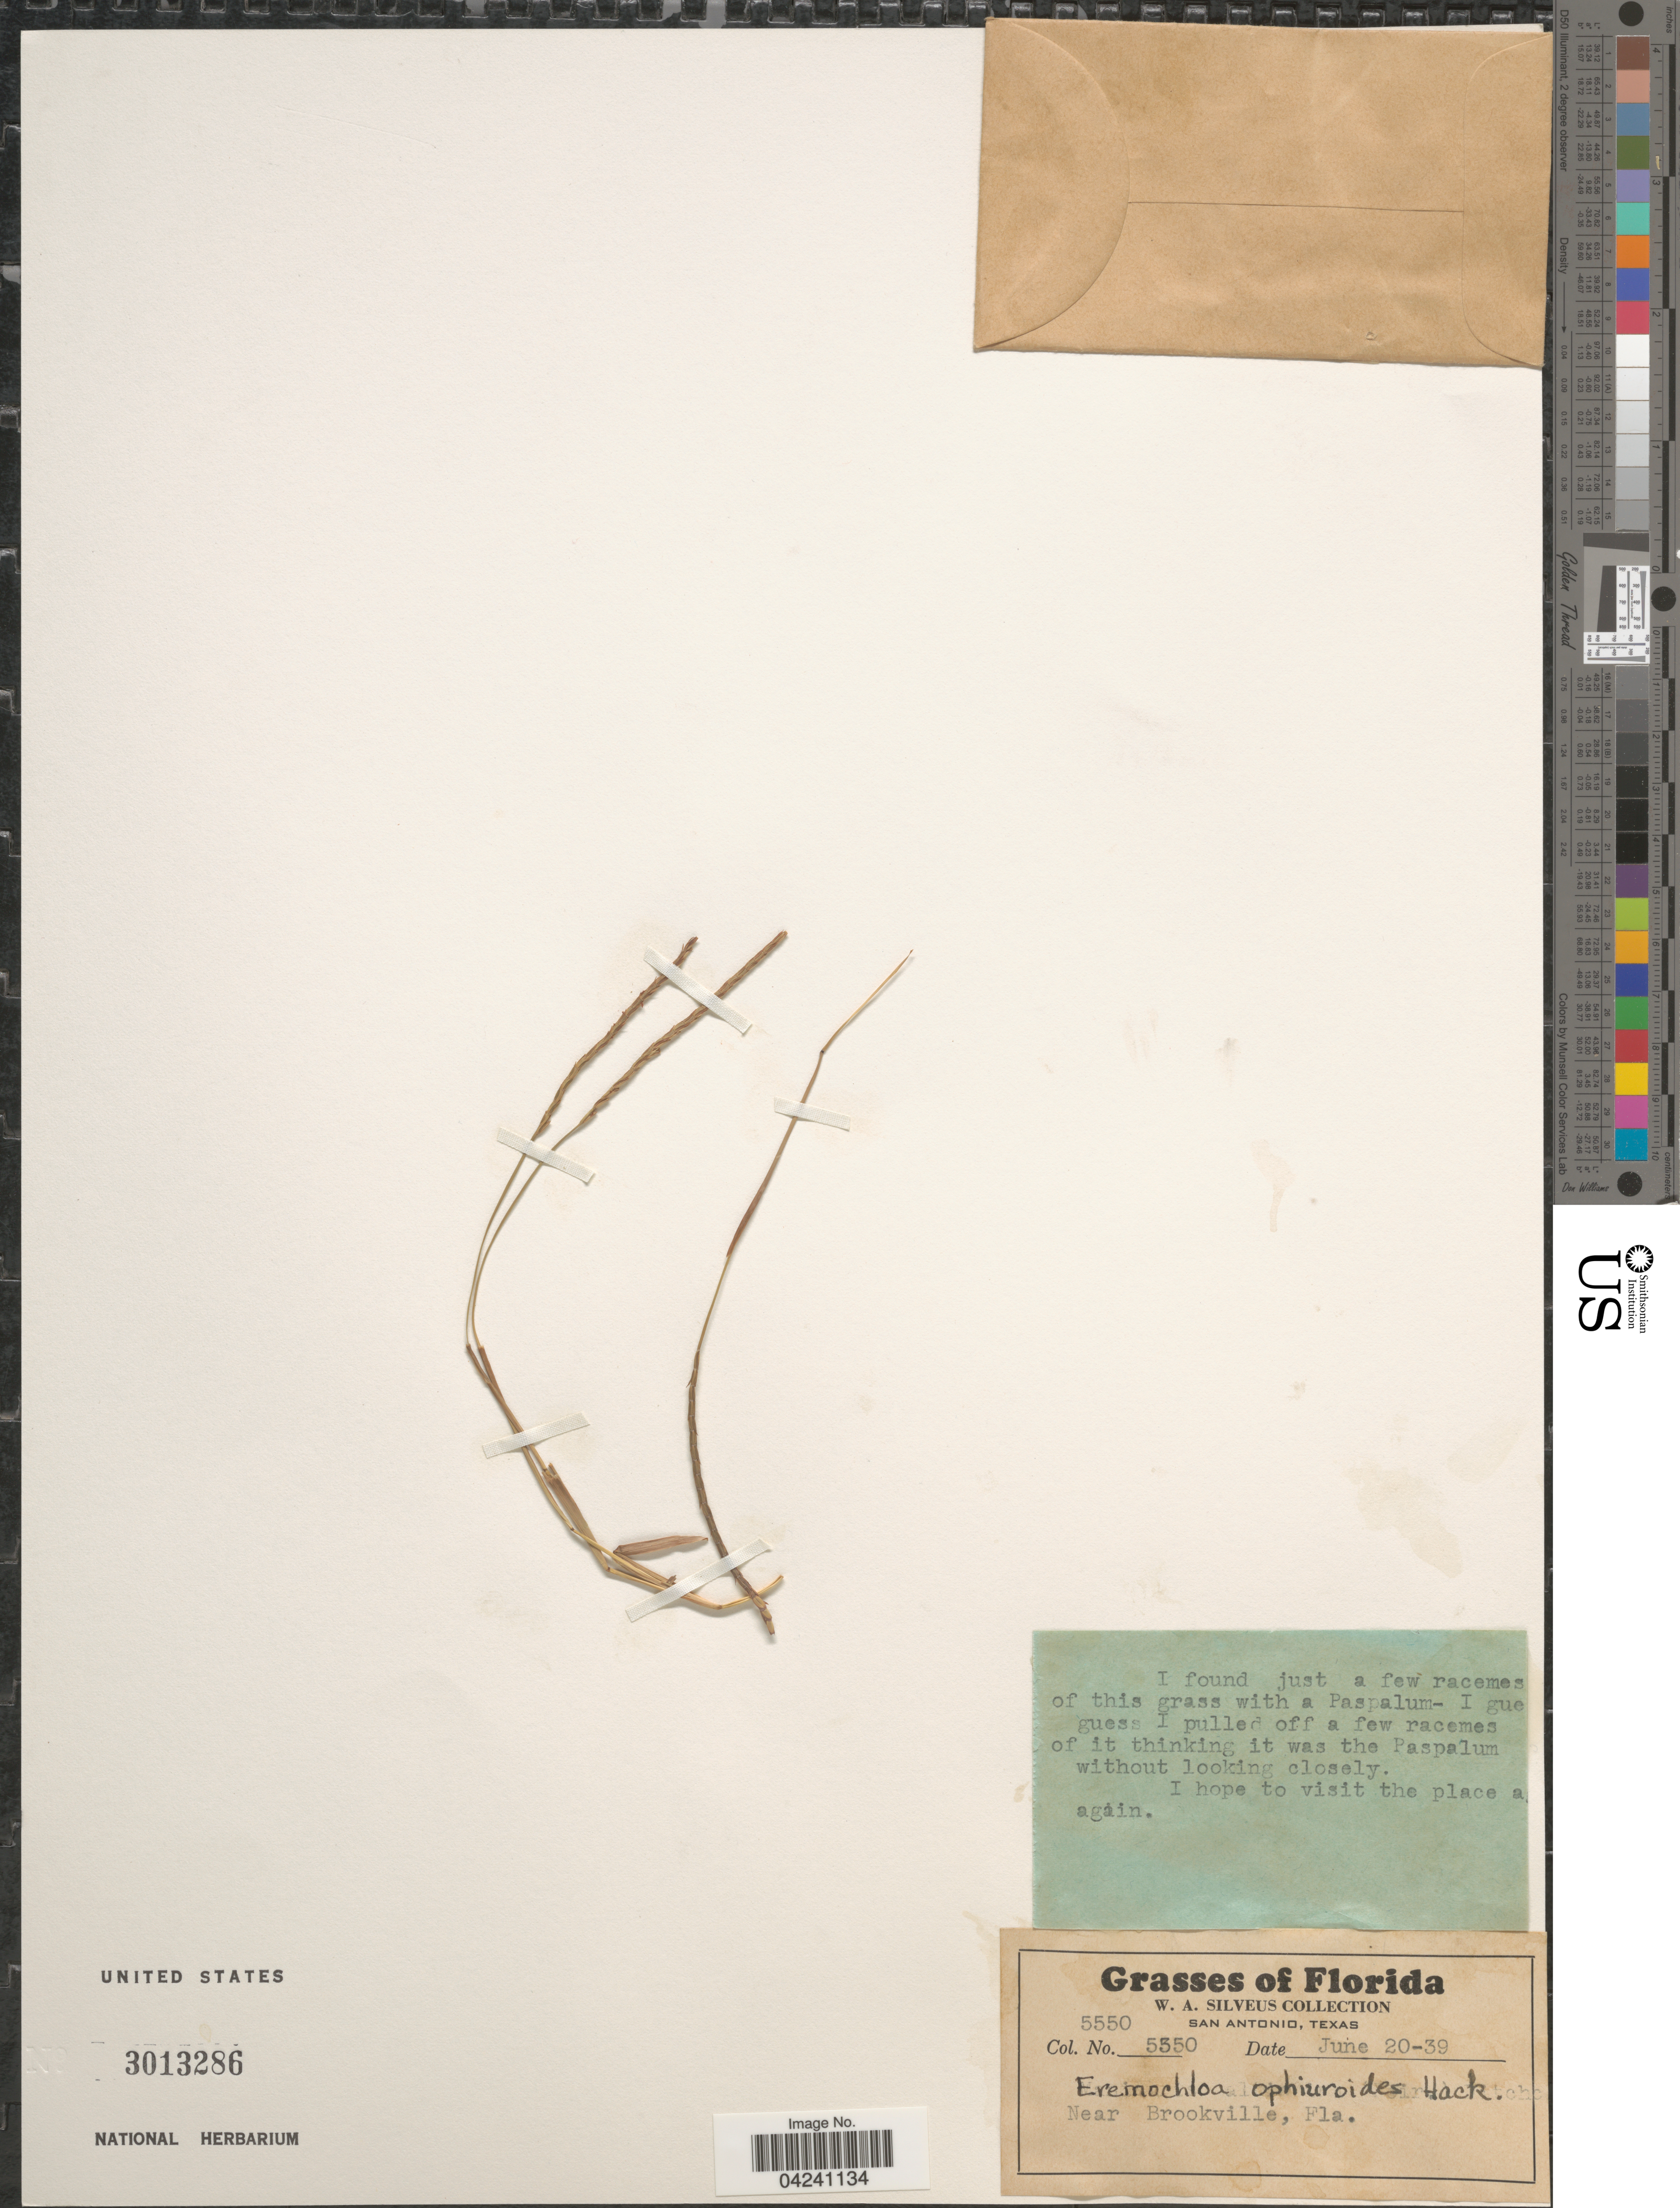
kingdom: Plantae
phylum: Tracheophyta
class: Liliopsida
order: Poales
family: Poaceae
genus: Eremochloa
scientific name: Eremochloa ciliaris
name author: (L.) Merr.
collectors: W. Silveus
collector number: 5550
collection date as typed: Transcribed d/m/y: 20/6/39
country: United States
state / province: Florida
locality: Near Brookville.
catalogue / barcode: US 3013286